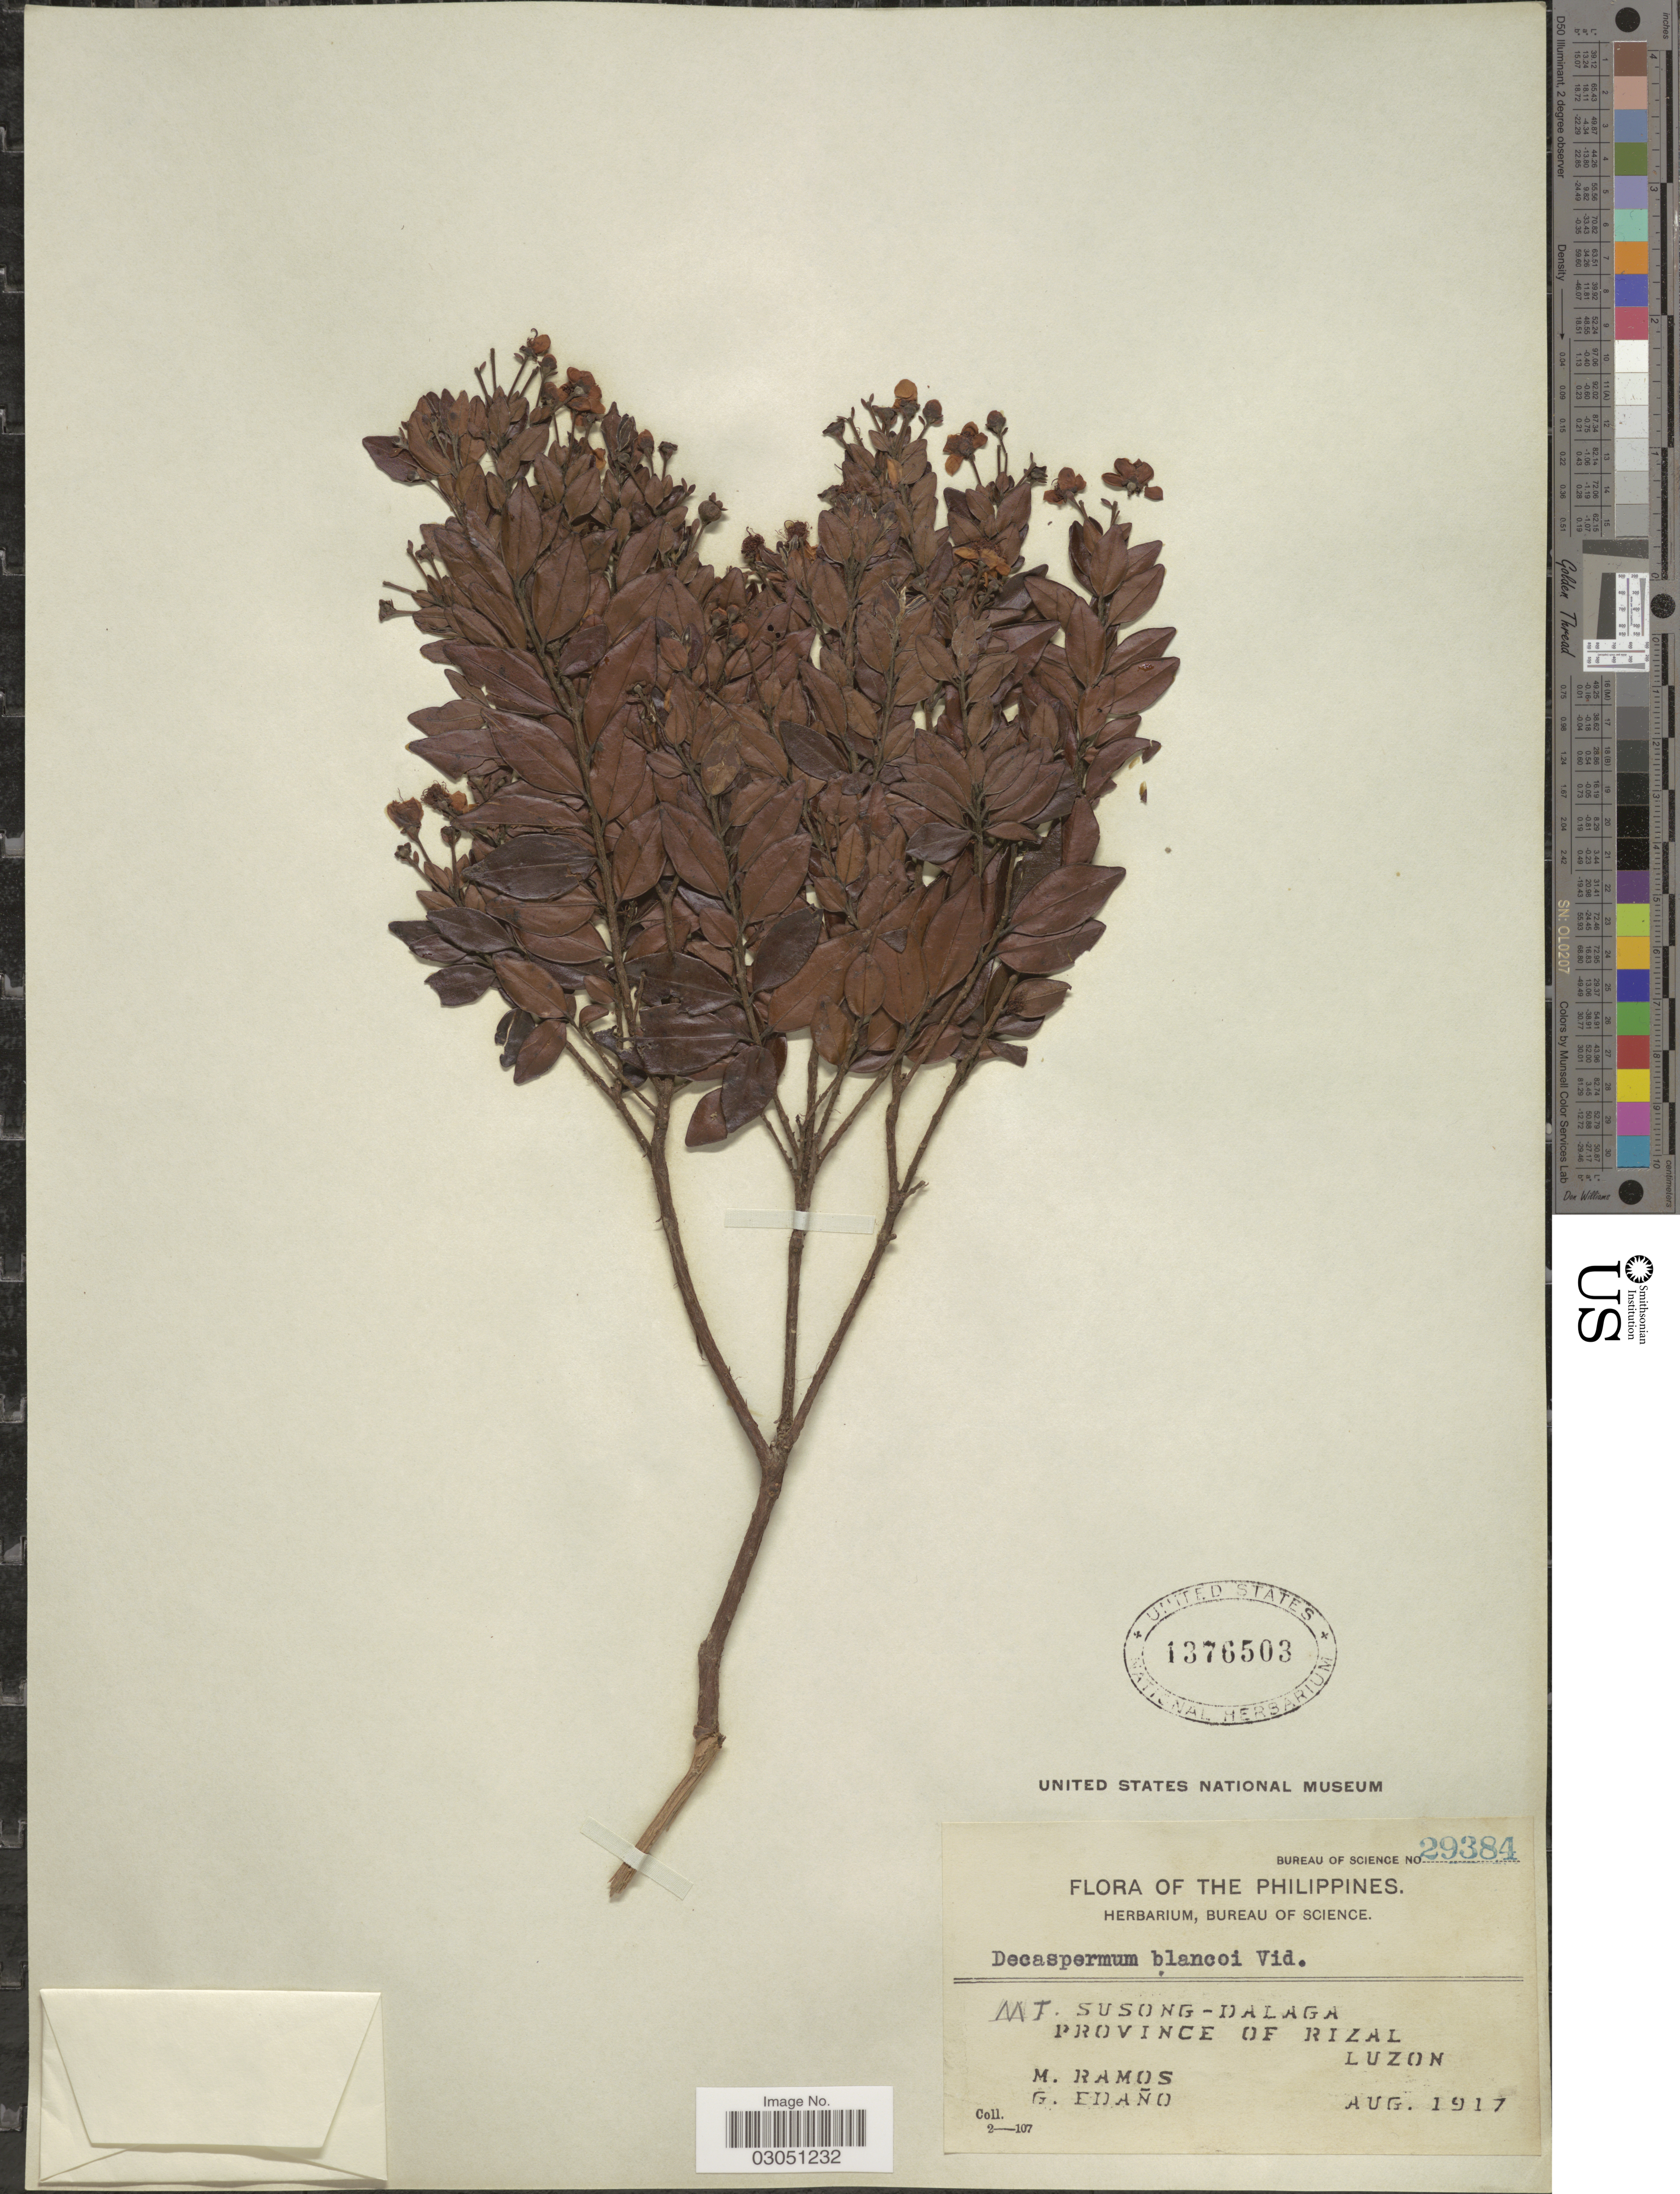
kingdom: Plantae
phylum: Tracheophyta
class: Magnoliopsida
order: Myrtales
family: Myrtaceae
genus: Decaspermum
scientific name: Decaspermum blancoi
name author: Vidal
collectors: M. Ramos & G. Edaño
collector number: Bureau of science 29384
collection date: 1917-08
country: Philippines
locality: Mt. Susong-Dalaga, Province of Rizal, Luzon.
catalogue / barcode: US 1376503